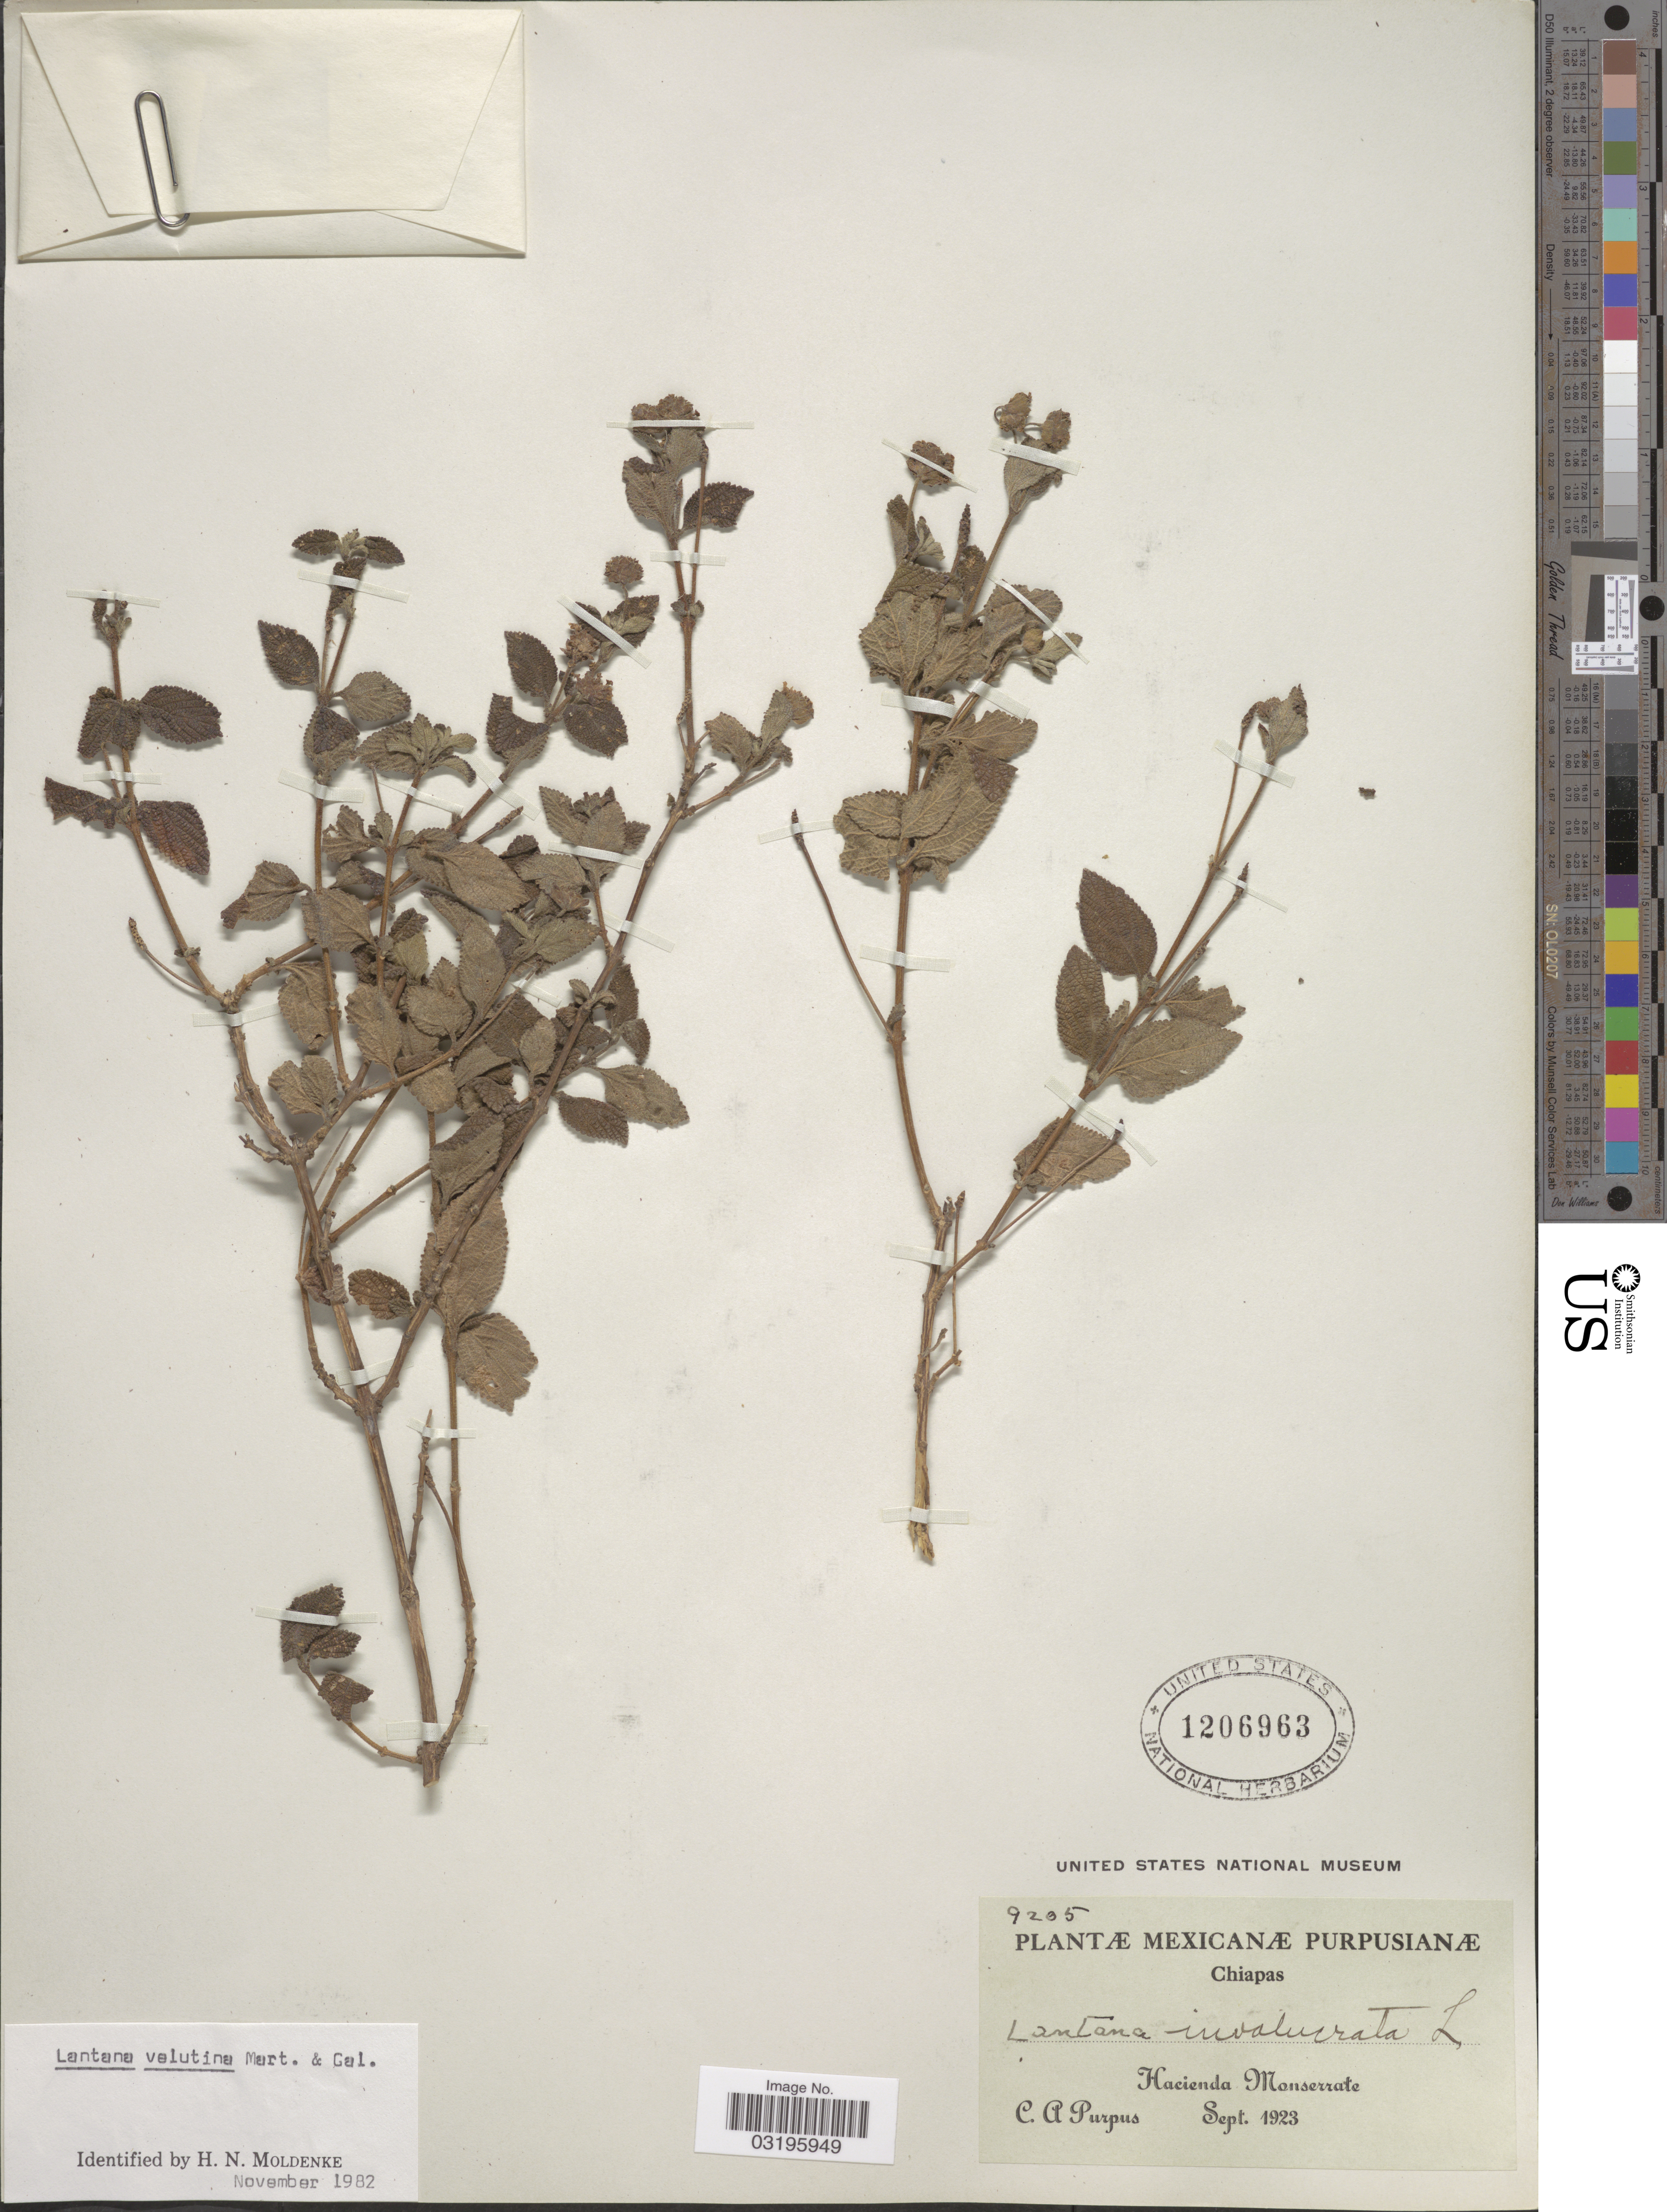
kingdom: Plantae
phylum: Tracheophyta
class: Magnoliopsida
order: Lamiales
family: Verbenaceae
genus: Lantana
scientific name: Lantana velutina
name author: M. Martens & Galeotti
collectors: C. A. Purpus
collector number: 9205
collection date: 1923-09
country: Mexico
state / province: Chiapas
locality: Mexicanæ Purpusianæ. Hacienda Monserrate.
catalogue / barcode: US 1206963